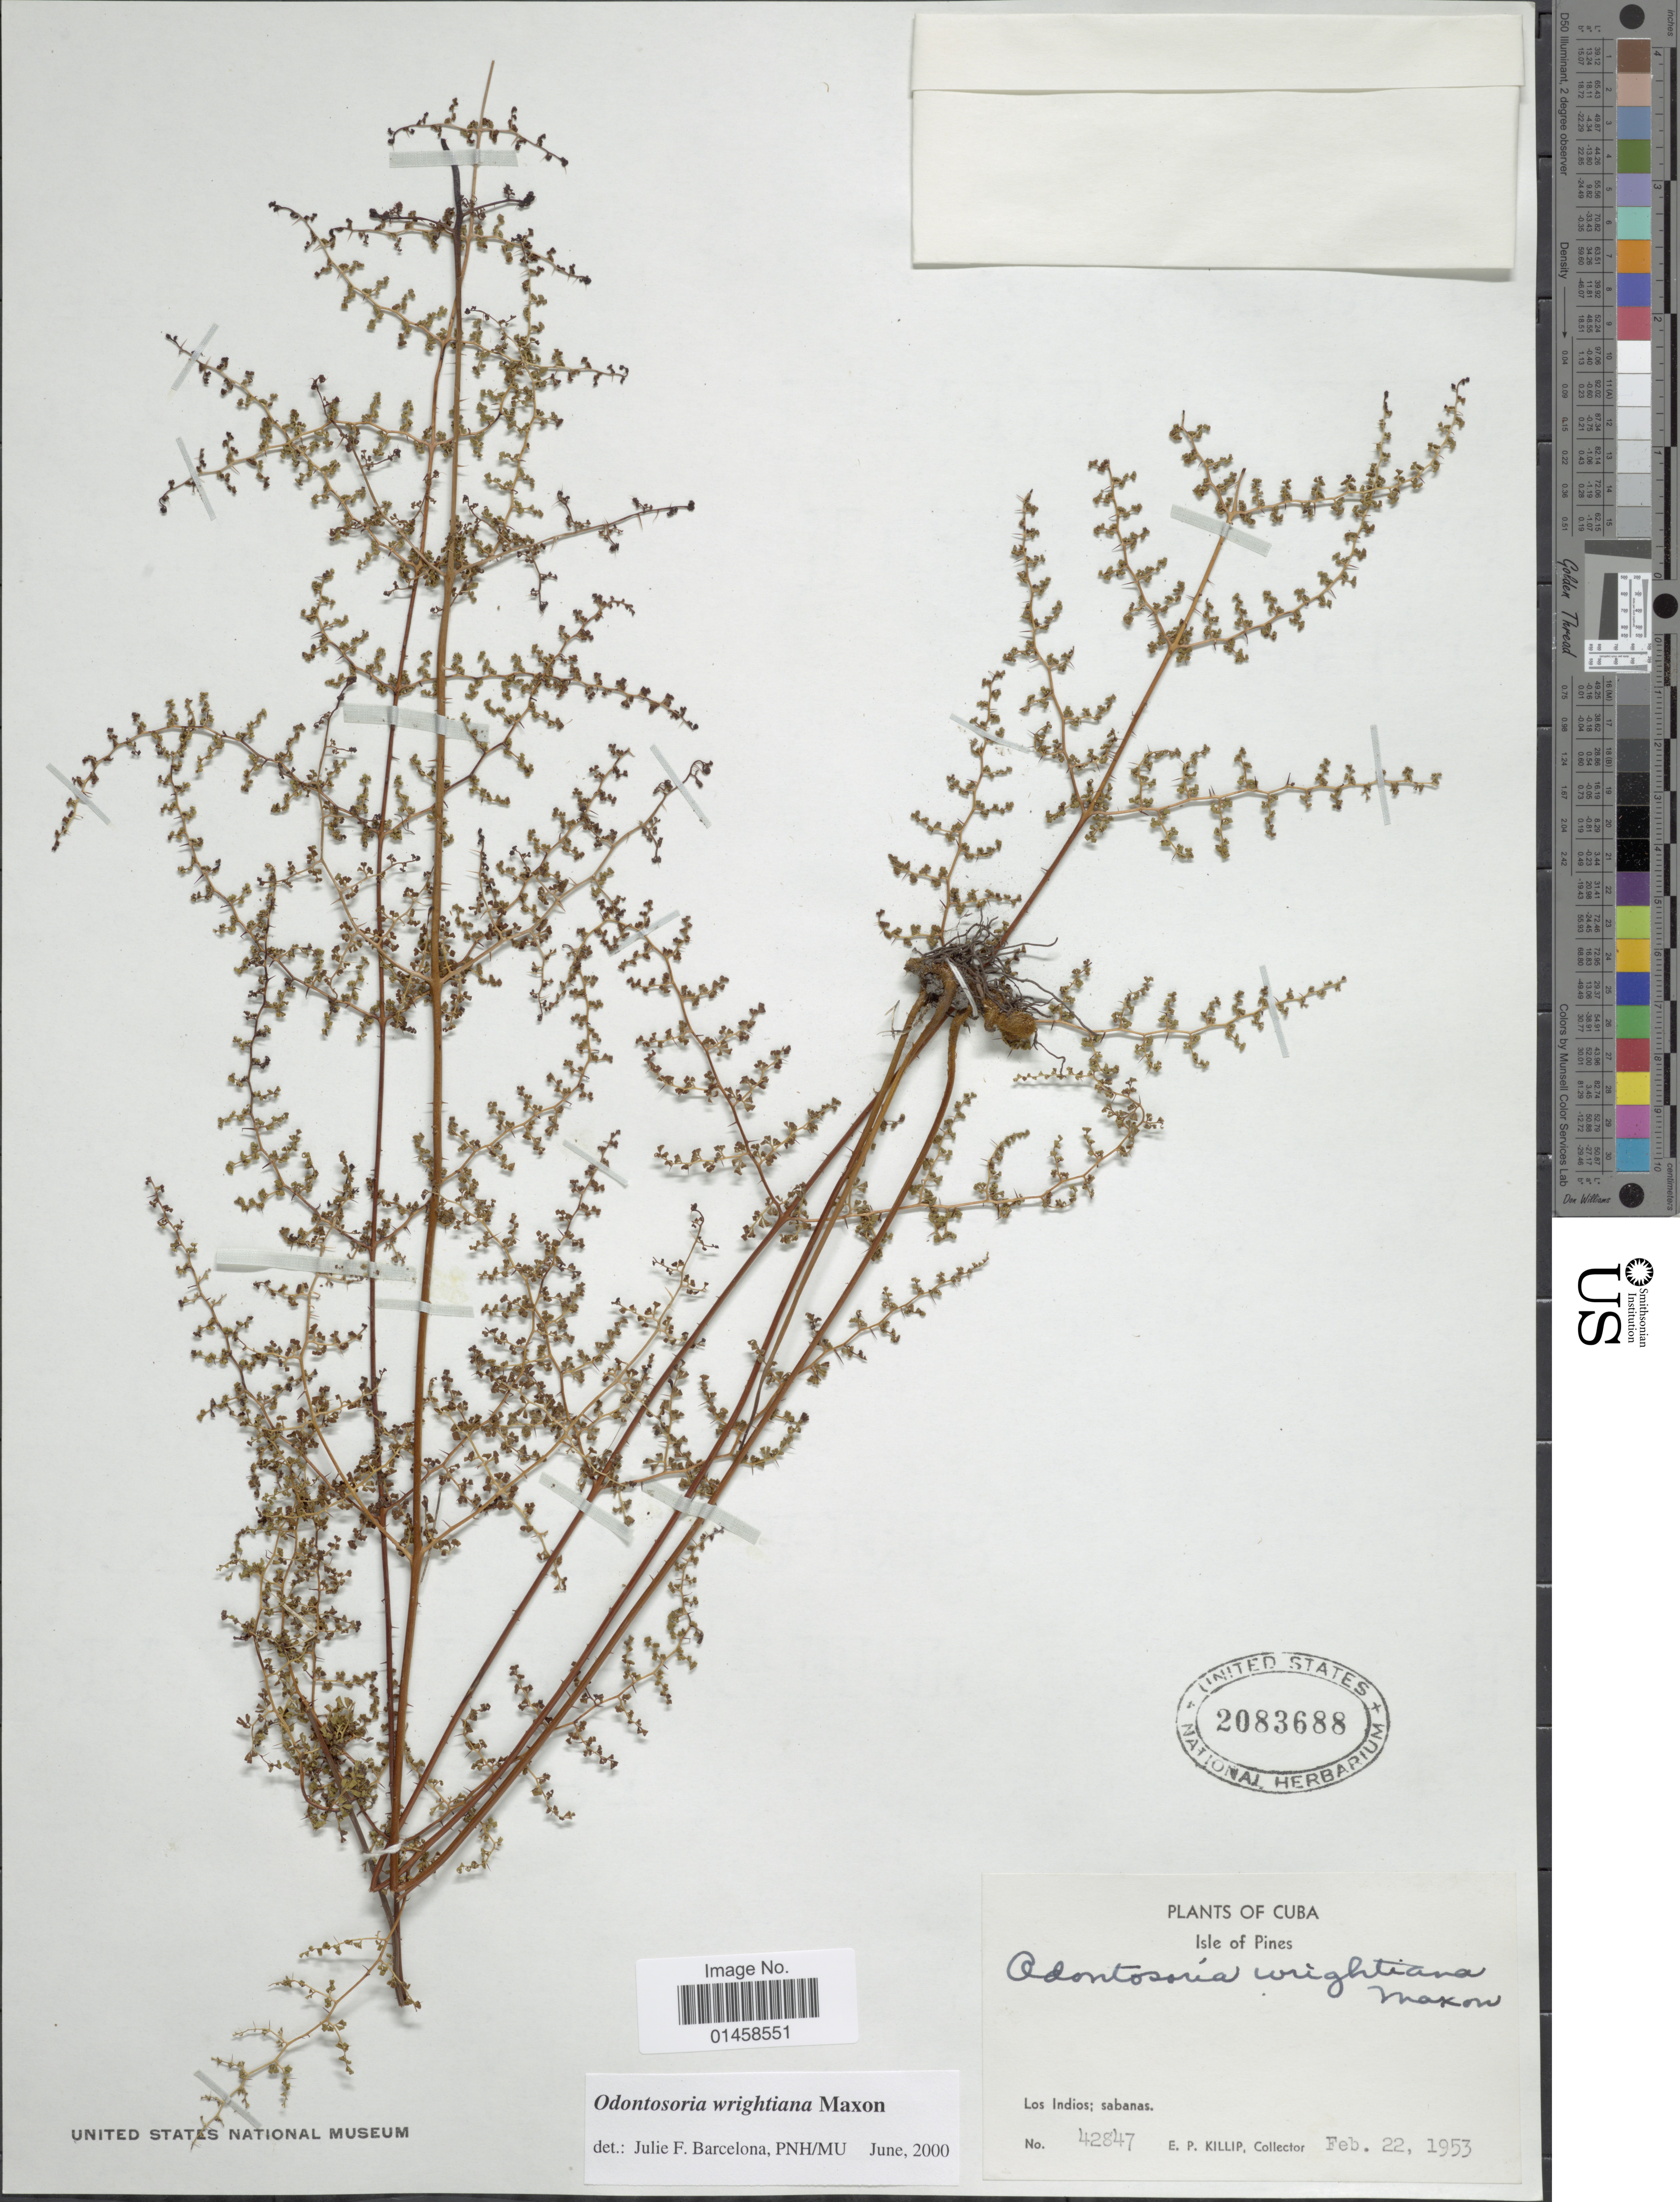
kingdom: Plantae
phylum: Tracheophyta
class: Polypodiopsida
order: Polypodiales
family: Lindsaeaceae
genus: Odontosoria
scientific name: Odontosoria wrightiana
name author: Maxon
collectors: E. P. Killip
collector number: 42847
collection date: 1953-02-22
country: Cuba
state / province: Isla de la Juventud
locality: Isle of Pines, Los Indios; Sabana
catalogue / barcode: US 2083688